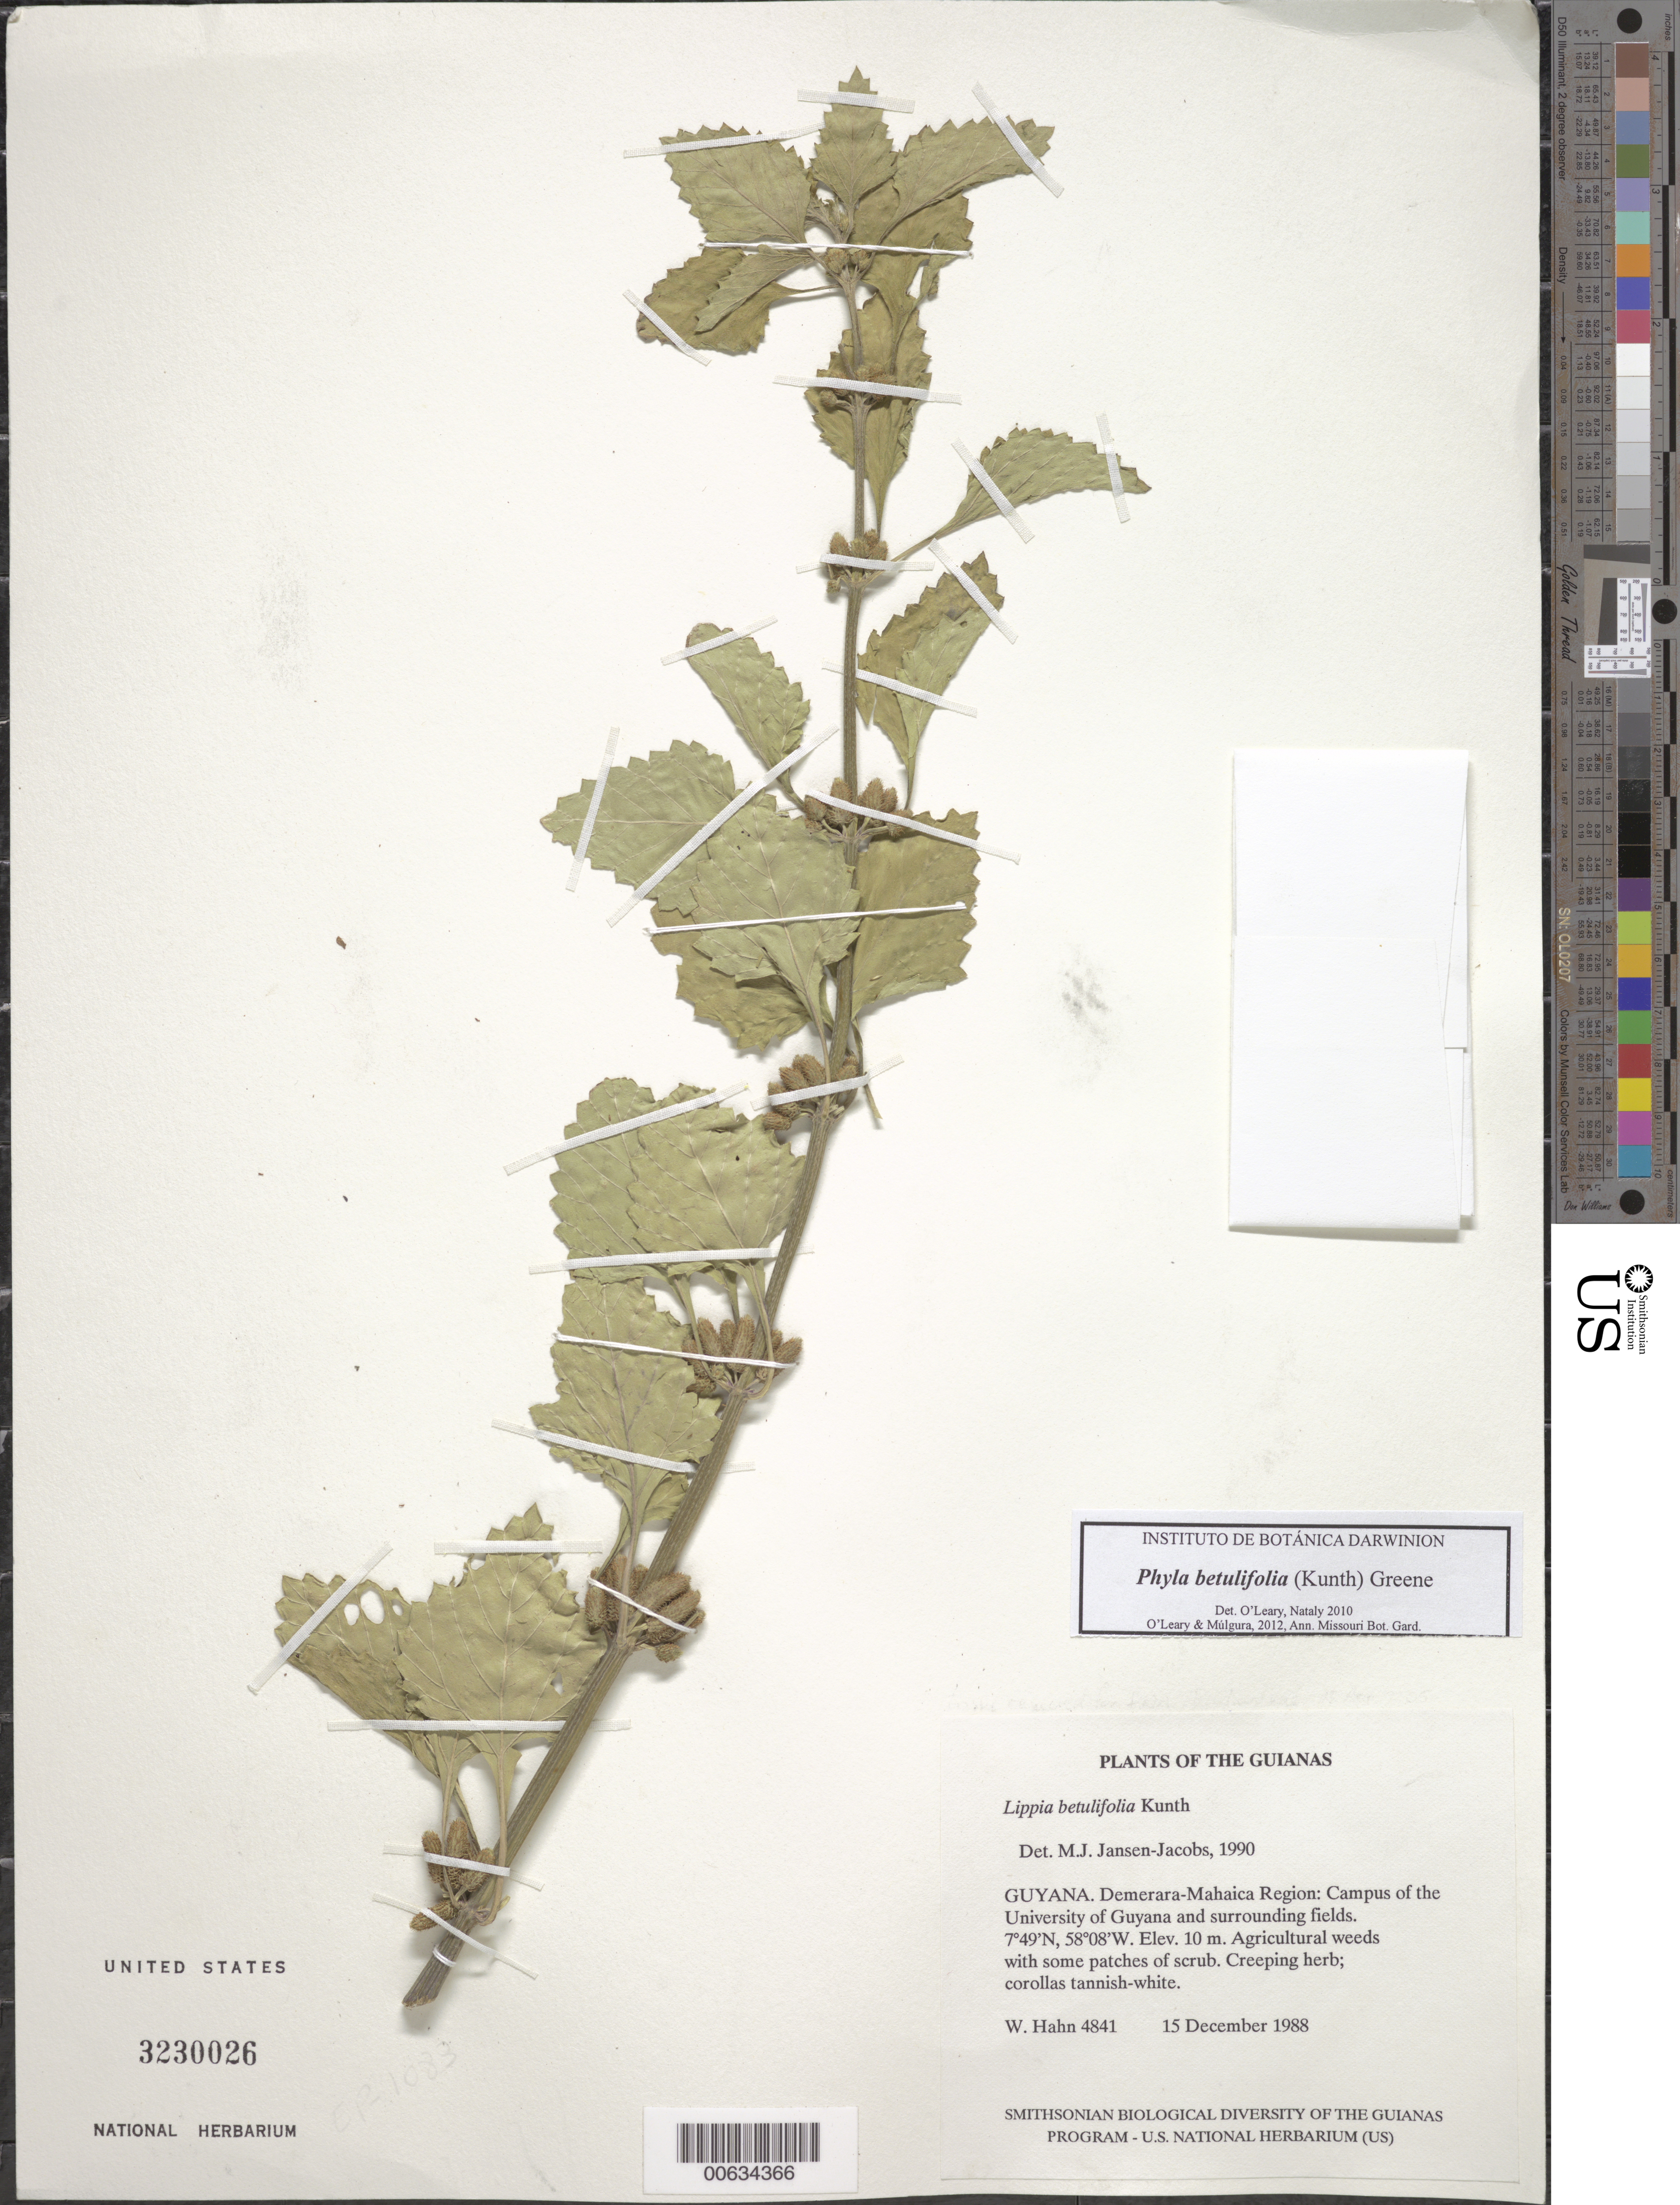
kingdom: Plantae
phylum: Tracheophyta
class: Magnoliopsida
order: Lamiales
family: Verbenaceae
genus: Phyla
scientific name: Phyla betulifolia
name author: (Kunth) Greene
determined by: O'Leary, N.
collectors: W. Hahn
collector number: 4841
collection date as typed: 15 December 1988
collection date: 1988-12-15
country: Guyana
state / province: Demerara-Mahaica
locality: Campus of the University of Guyana and surrounding fields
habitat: Agricultural weeds with some patches of scrub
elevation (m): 10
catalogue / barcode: US 3230026